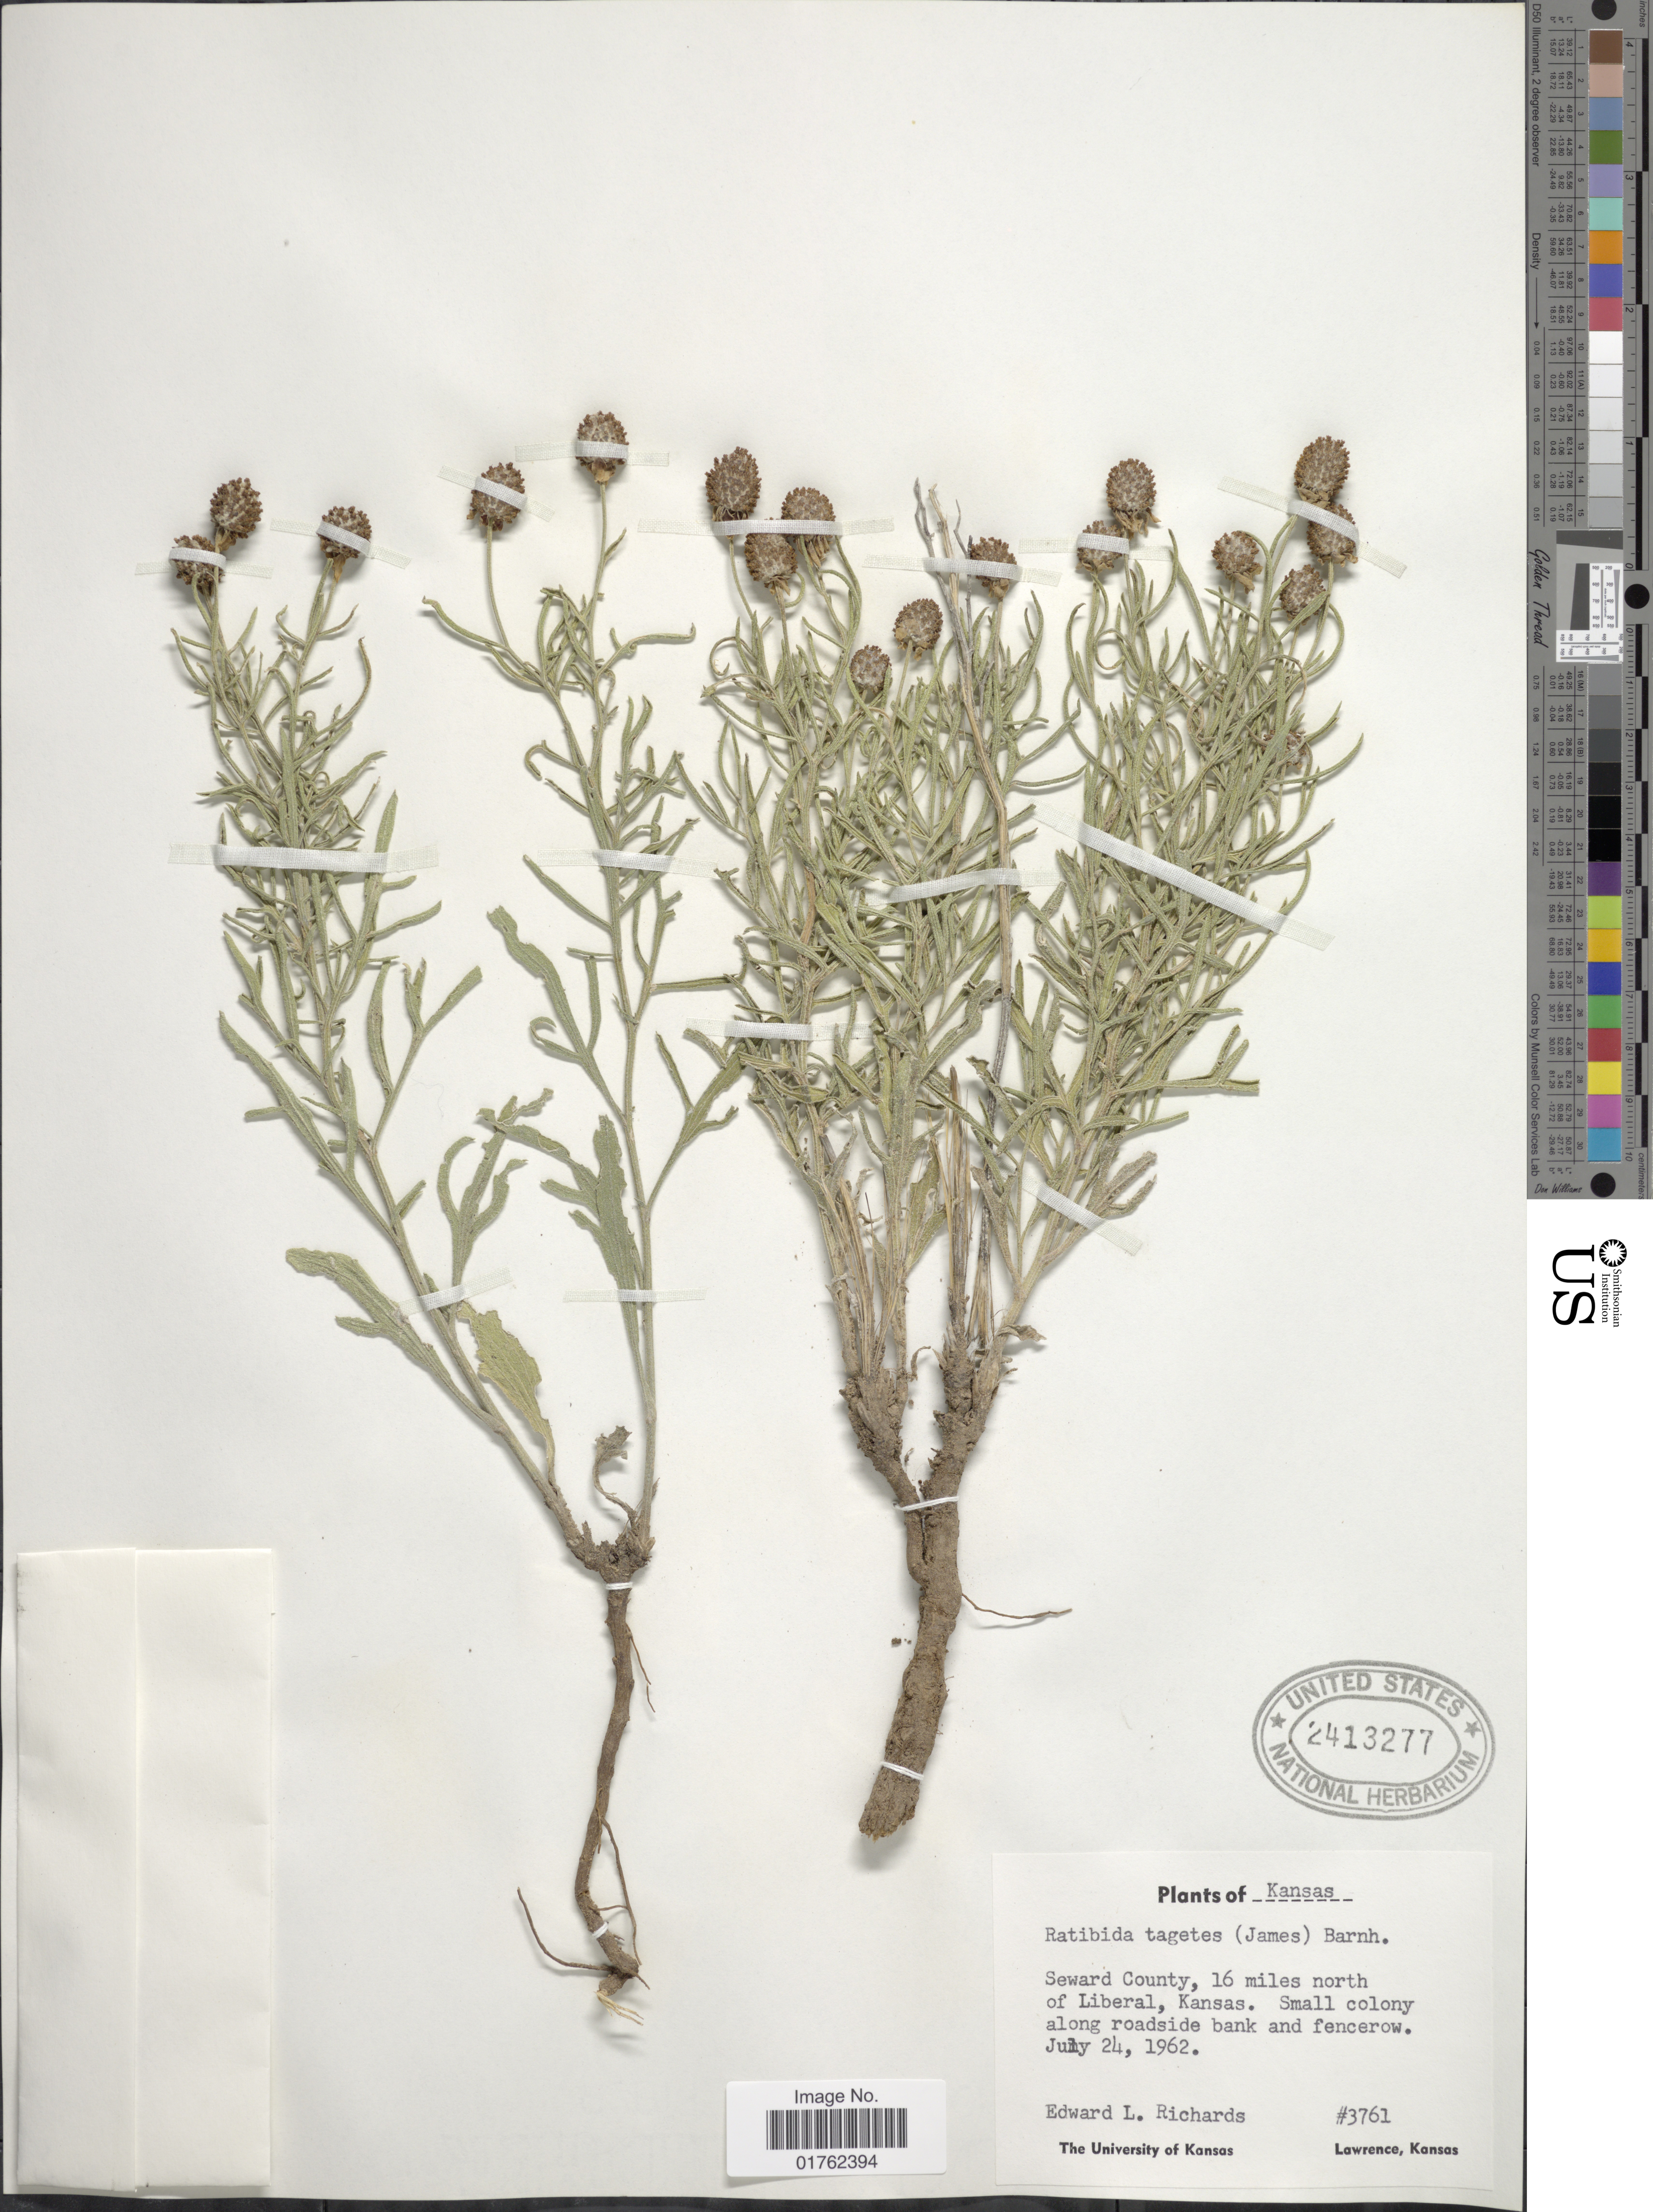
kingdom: Plantae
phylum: Tracheophyta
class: Magnoliopsida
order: Asterales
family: Asteraceae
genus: Ratibida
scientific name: Ratibida tagetes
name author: (James) Barnhart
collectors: E. Richards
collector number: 3761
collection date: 1962-07-24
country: United States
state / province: Kansas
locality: Seward County, 16 miles north of Liberal, Kansas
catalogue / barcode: US 2413277